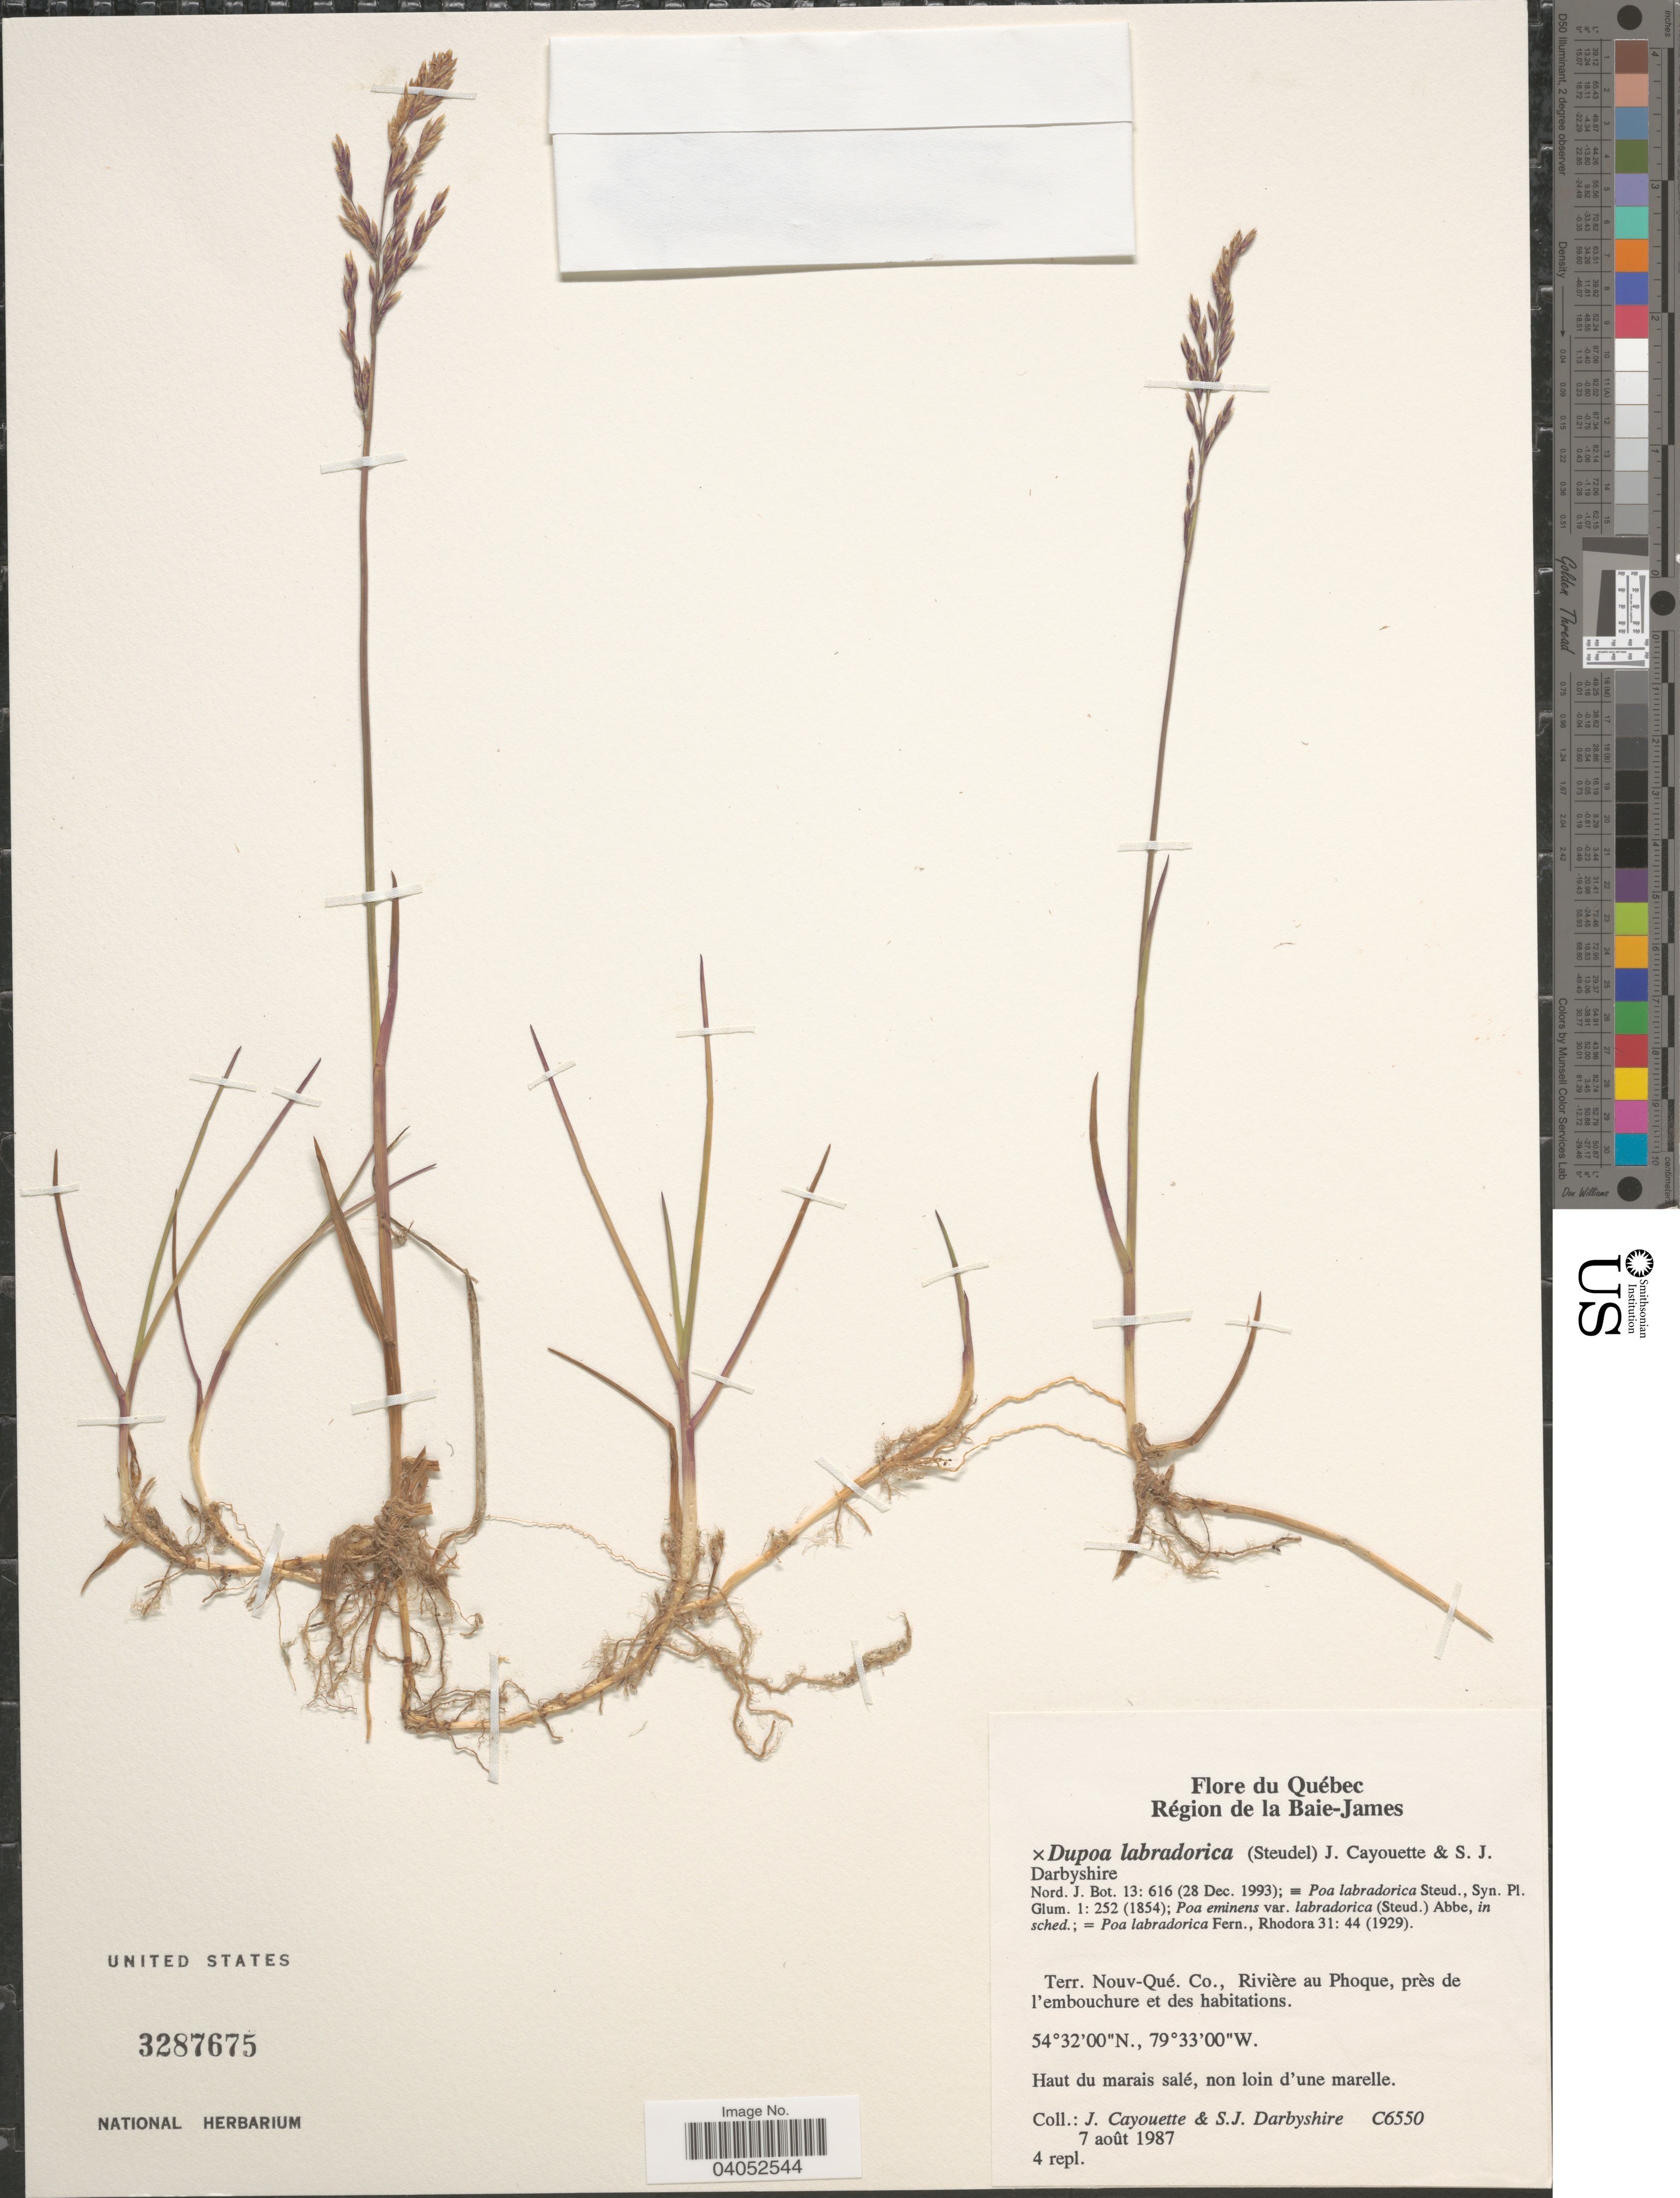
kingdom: Plantae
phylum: Tracheophyta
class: Liliopsida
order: Poales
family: Poaceae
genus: Dupontopoa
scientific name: Dupontopoa labradorica ined.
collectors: J. Cayouette & S. Darbyshire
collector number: C6550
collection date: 1987-08-07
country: Canada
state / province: Quebec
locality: Région de la Baie-James. Ter. Nouv.-Qué. Co., Rivière au Phoque, près de l'embouchure et des habitations.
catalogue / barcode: US 3287675